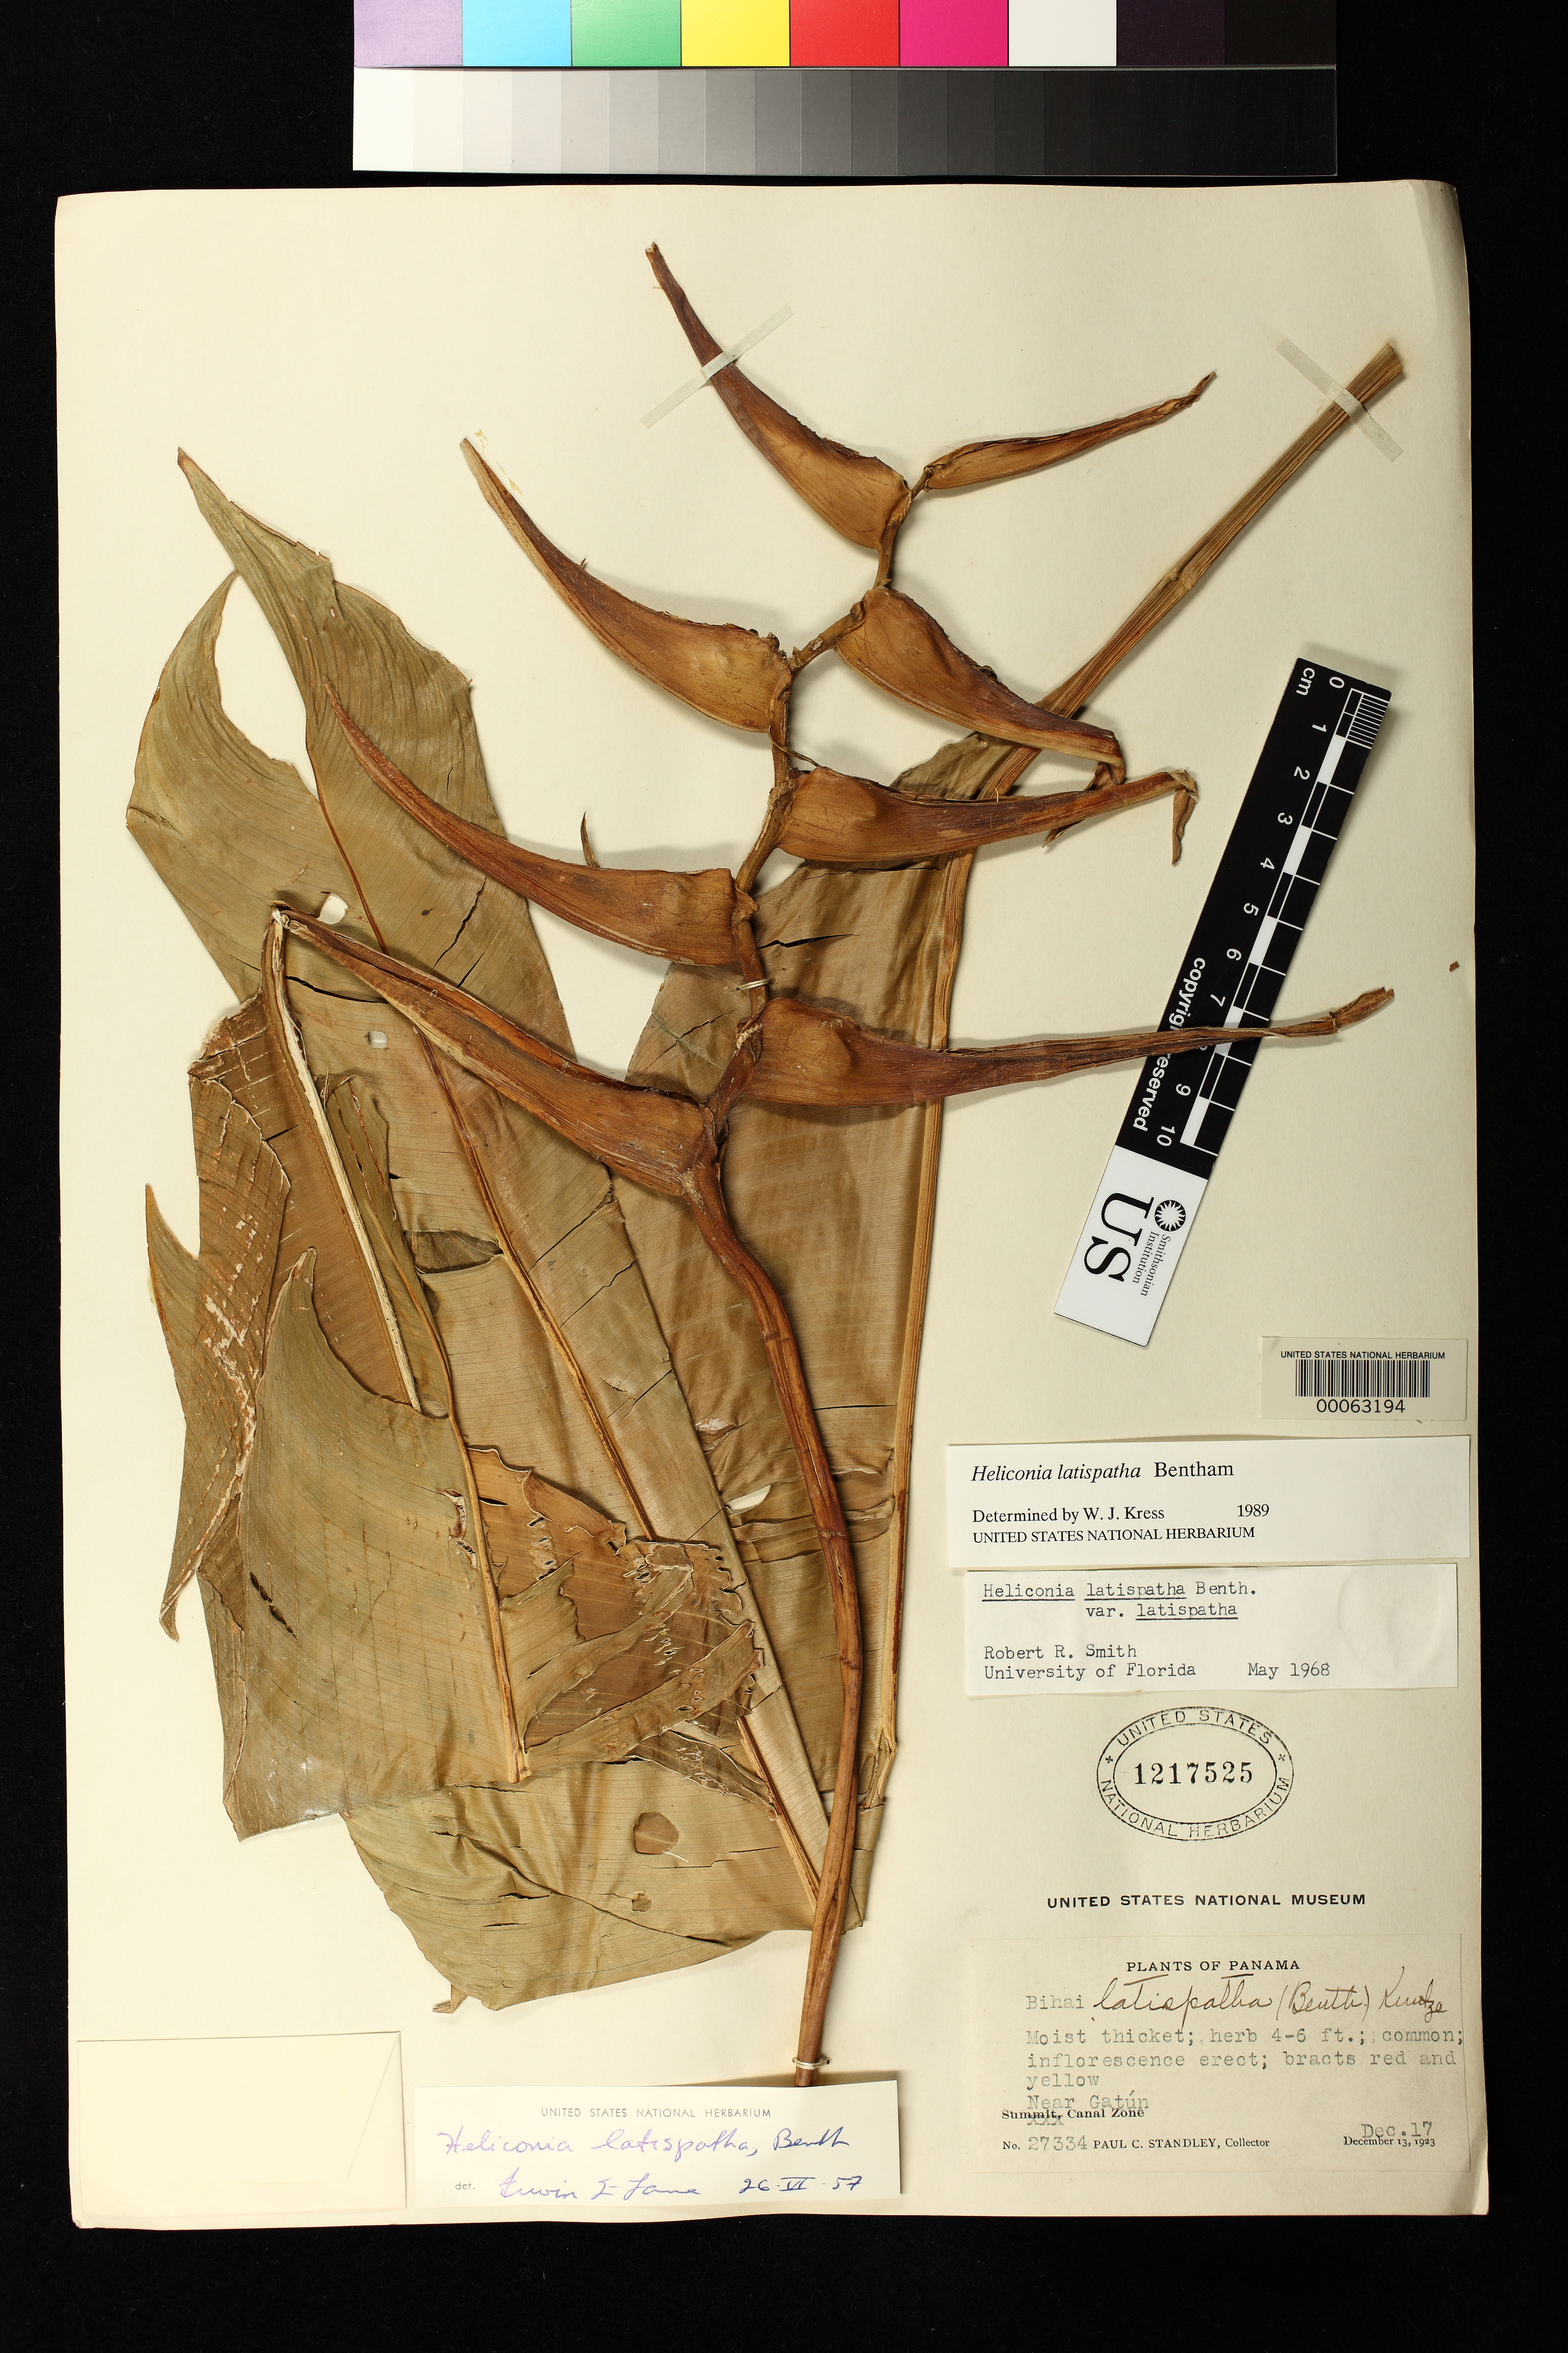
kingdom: Plantae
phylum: Tracheophyta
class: Liliopsida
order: Zingiberales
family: Heliconiaceae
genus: Heliconia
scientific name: Heliconia latispatha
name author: Benth.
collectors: P. C. Standley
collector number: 27334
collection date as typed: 17 Dec 1923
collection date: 1923-12-17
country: Panama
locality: Near Gatun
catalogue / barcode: US 1217525